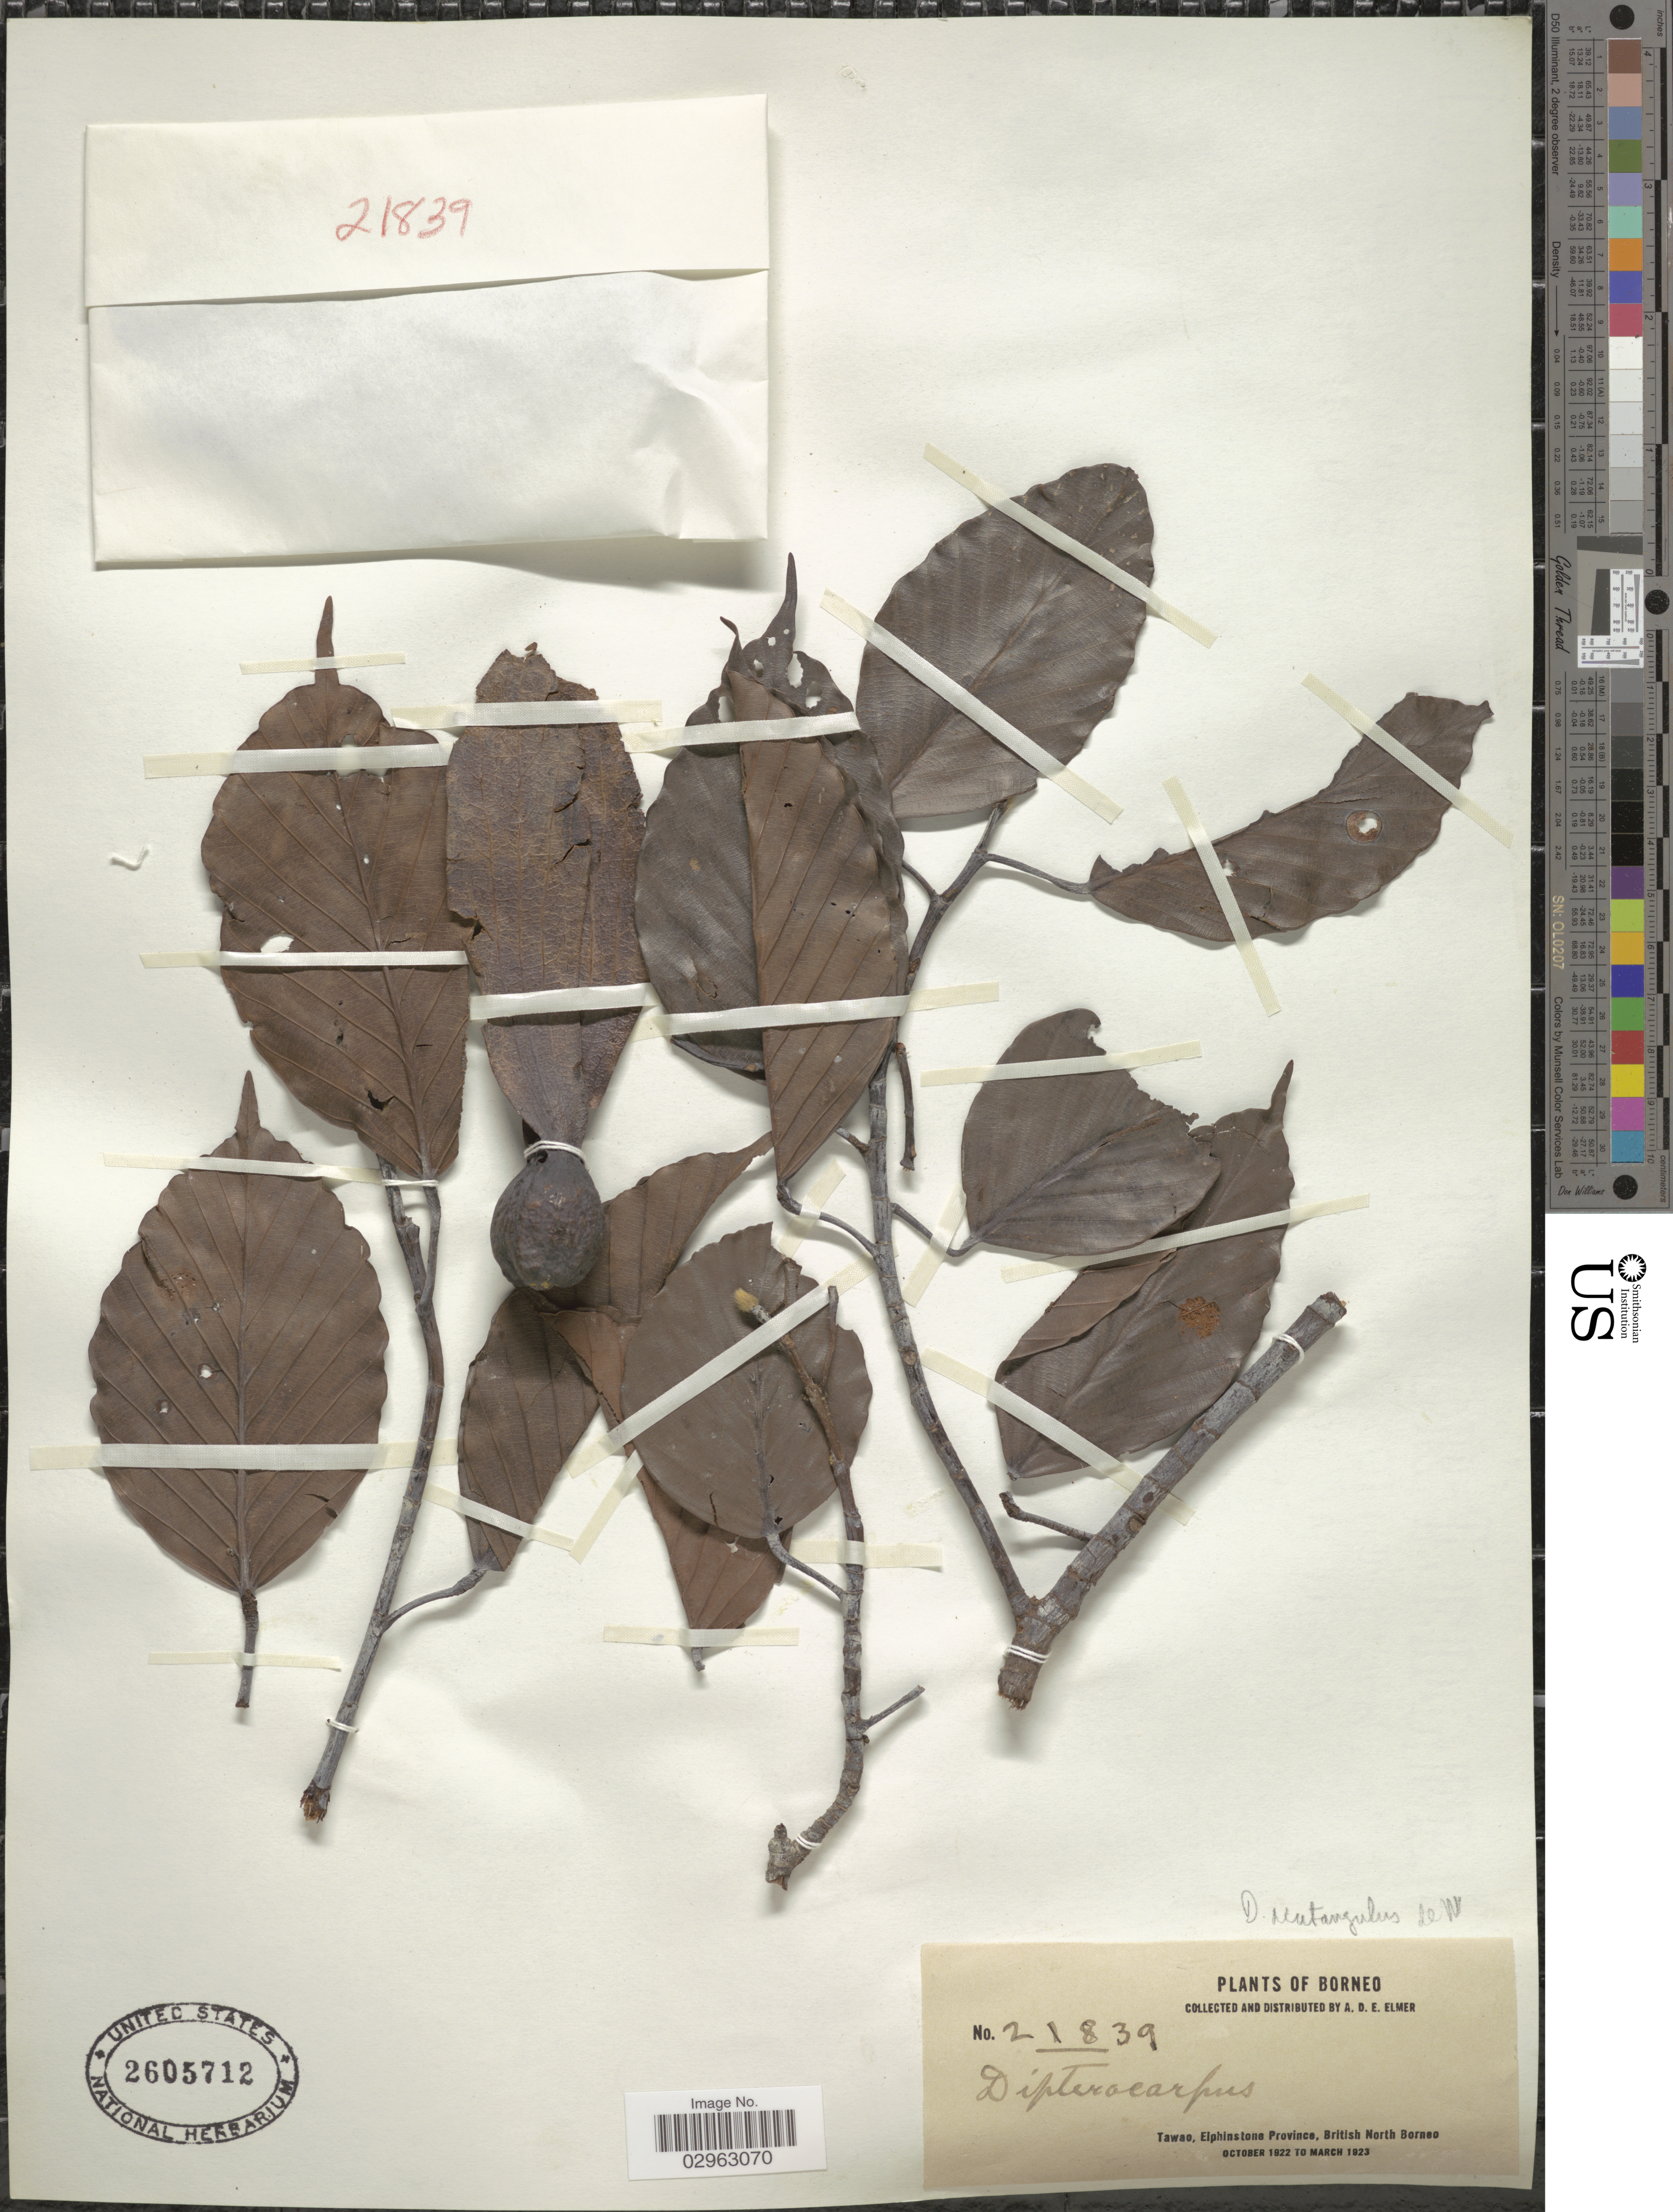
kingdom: Plantae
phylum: Tracheophyta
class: Magnoliopsida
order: Malvales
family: Dipterocarpaceae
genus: Dipterocarpus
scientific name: Dipterocarpus sp.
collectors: A. D. E. Elmer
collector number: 21839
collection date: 1922-10/1923-03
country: Malaysia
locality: Borneo. Tawao, Elphinstone Province, British North Borneo.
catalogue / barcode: US 2605712